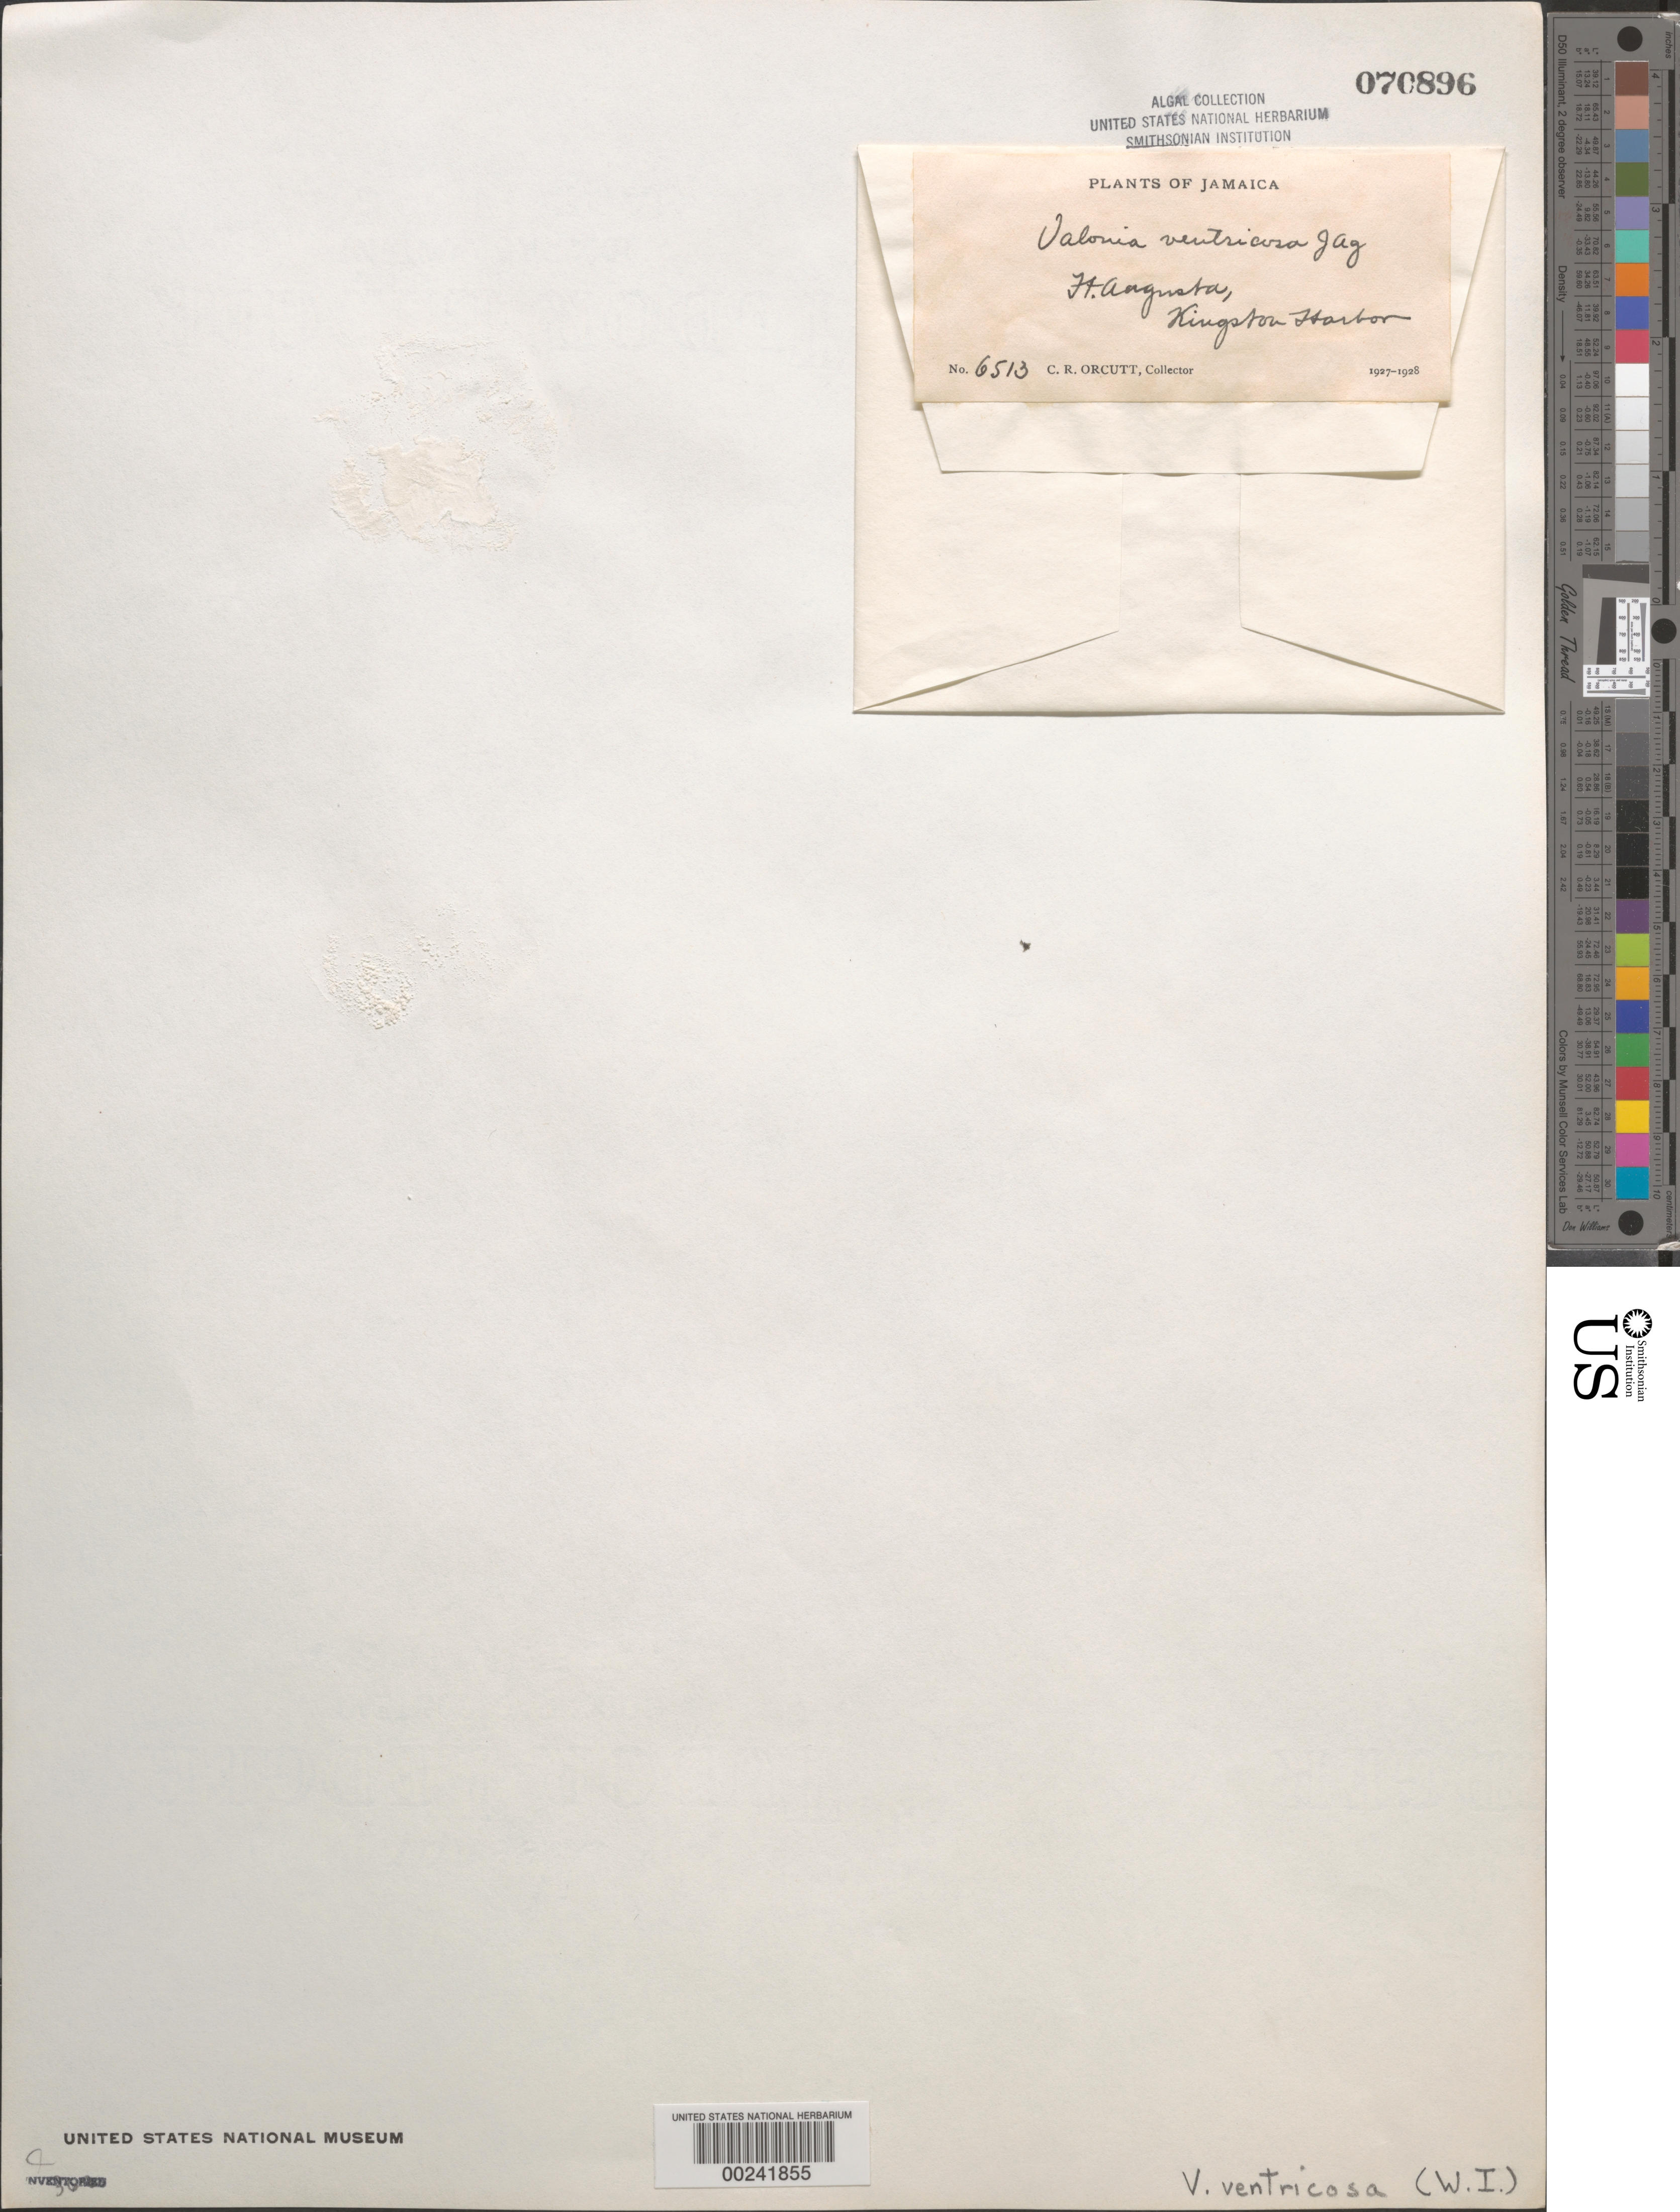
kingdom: Plantae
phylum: Chlorophyta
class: Ulvophyceae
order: Siphonocladales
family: Valoniaceae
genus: Valonia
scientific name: Valonia ventricosa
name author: J. Agardh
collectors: C. R. Orcutt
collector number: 6513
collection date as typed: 1927 OR -- --- 1928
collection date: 1927 or 1928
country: Jamaica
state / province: Kingston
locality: Kingston harbor, fort augusta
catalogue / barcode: US 70896